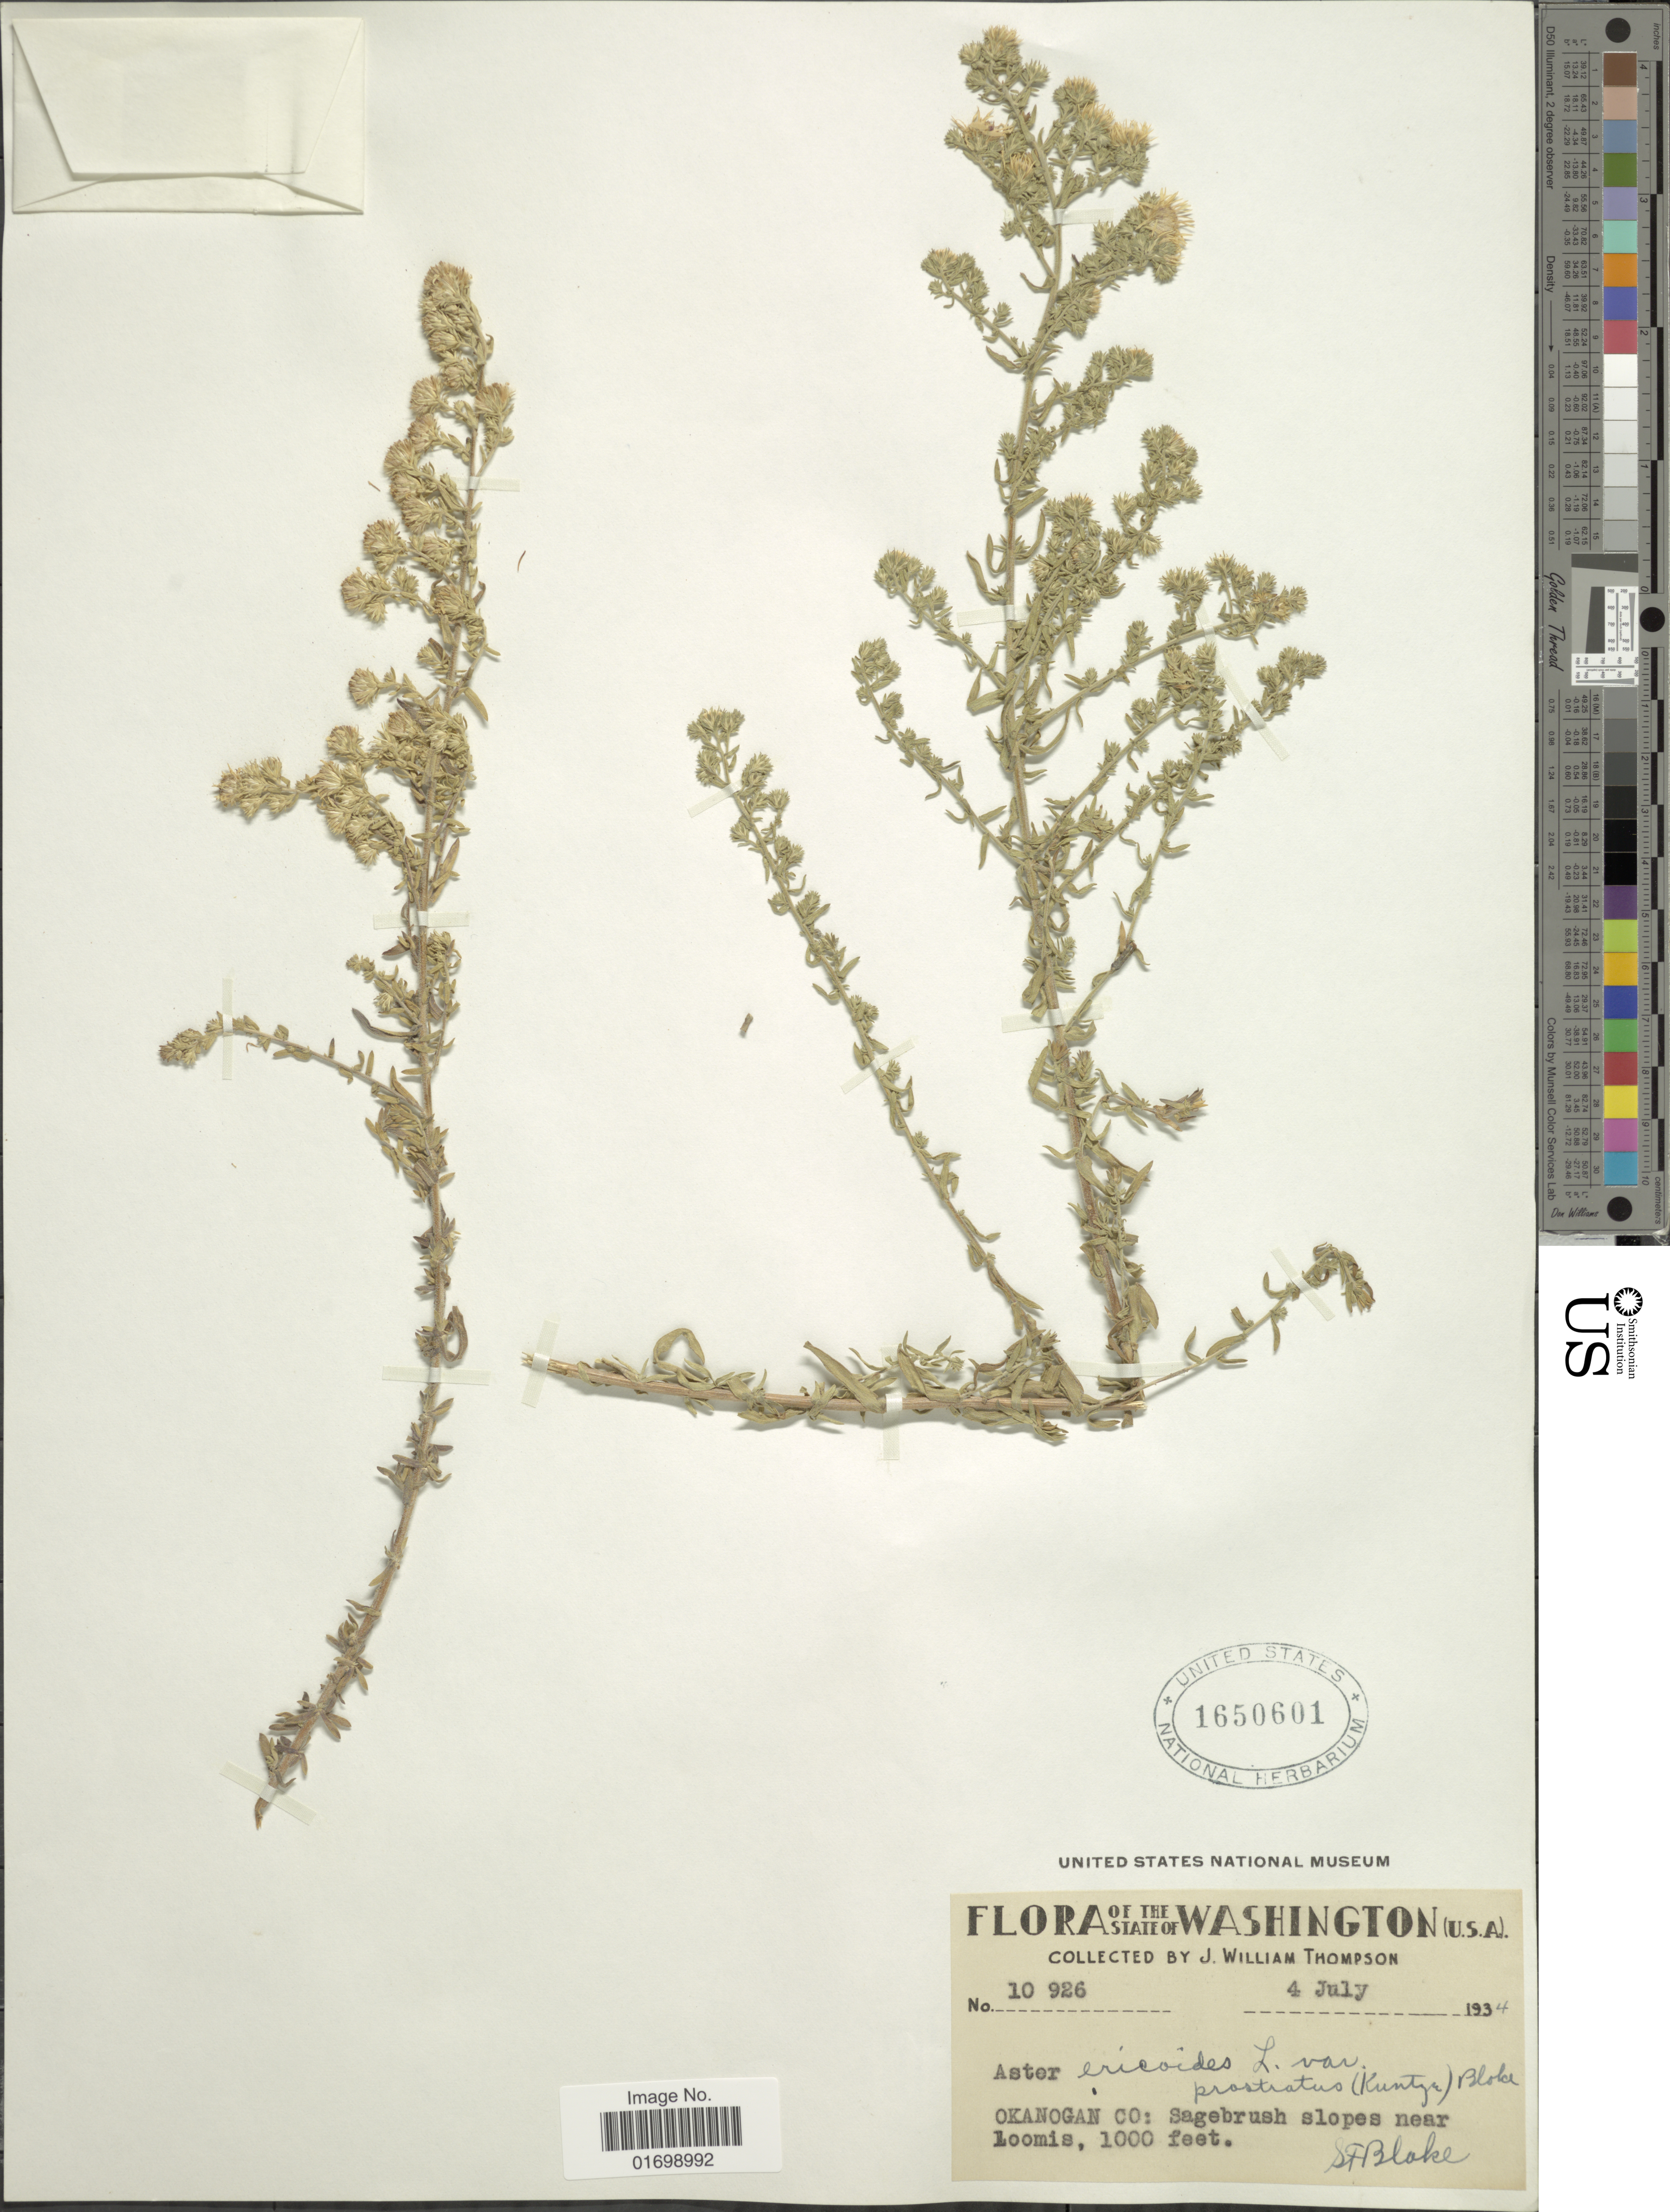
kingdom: Plantae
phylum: Tracheophyta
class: Magnoliopsida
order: Asterales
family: Asteraceae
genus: Symphyotrichum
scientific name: Symphyotrichum ericoides var. prostratum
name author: (Kuntze) G.L. Nesom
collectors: J. W. Thompson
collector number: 10926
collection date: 1934-07-04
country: United States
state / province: Washington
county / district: Okanogan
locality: Sagebrush slopes near Loomis.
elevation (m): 305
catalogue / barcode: US 1650601